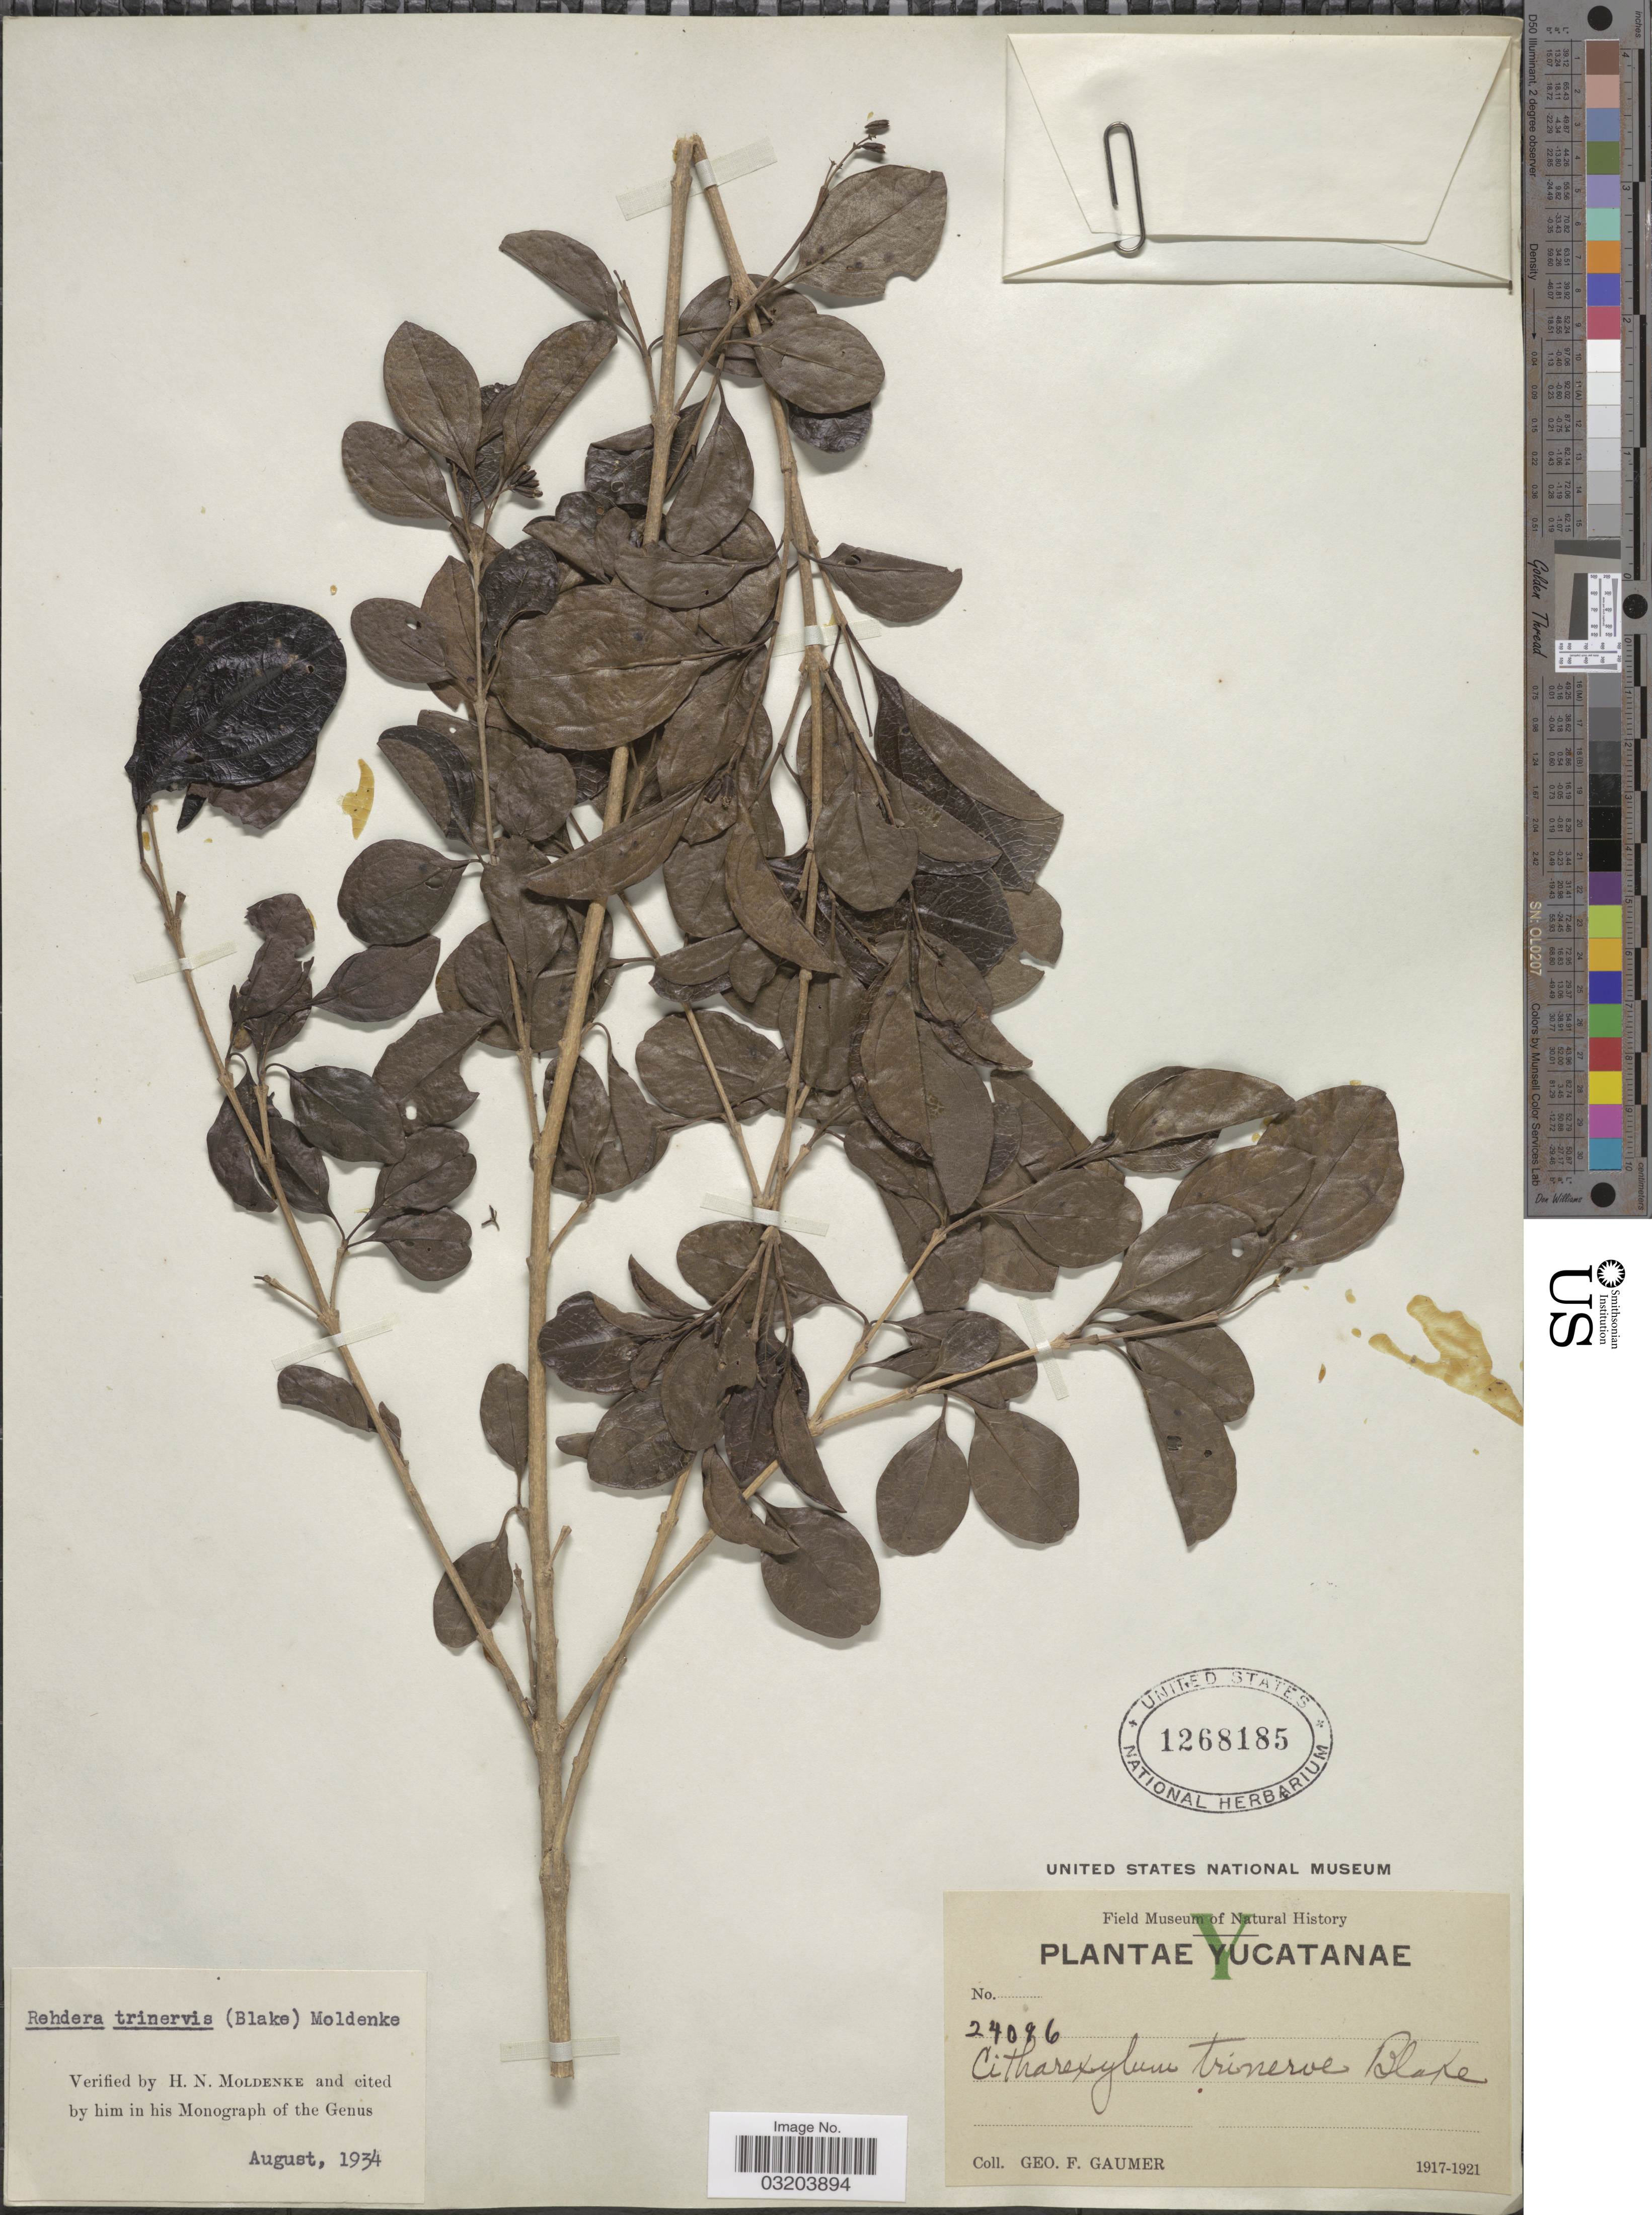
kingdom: Plantae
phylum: Tracheophyta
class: Magnoliopsida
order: Lamiales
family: Verbenaceae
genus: Rehdera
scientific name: Rehdera trinervis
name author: (S.F. Blake) Moldenke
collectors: G. F. Gaumer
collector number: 24096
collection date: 1917/1921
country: Mexico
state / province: Yucatán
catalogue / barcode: US 1268185